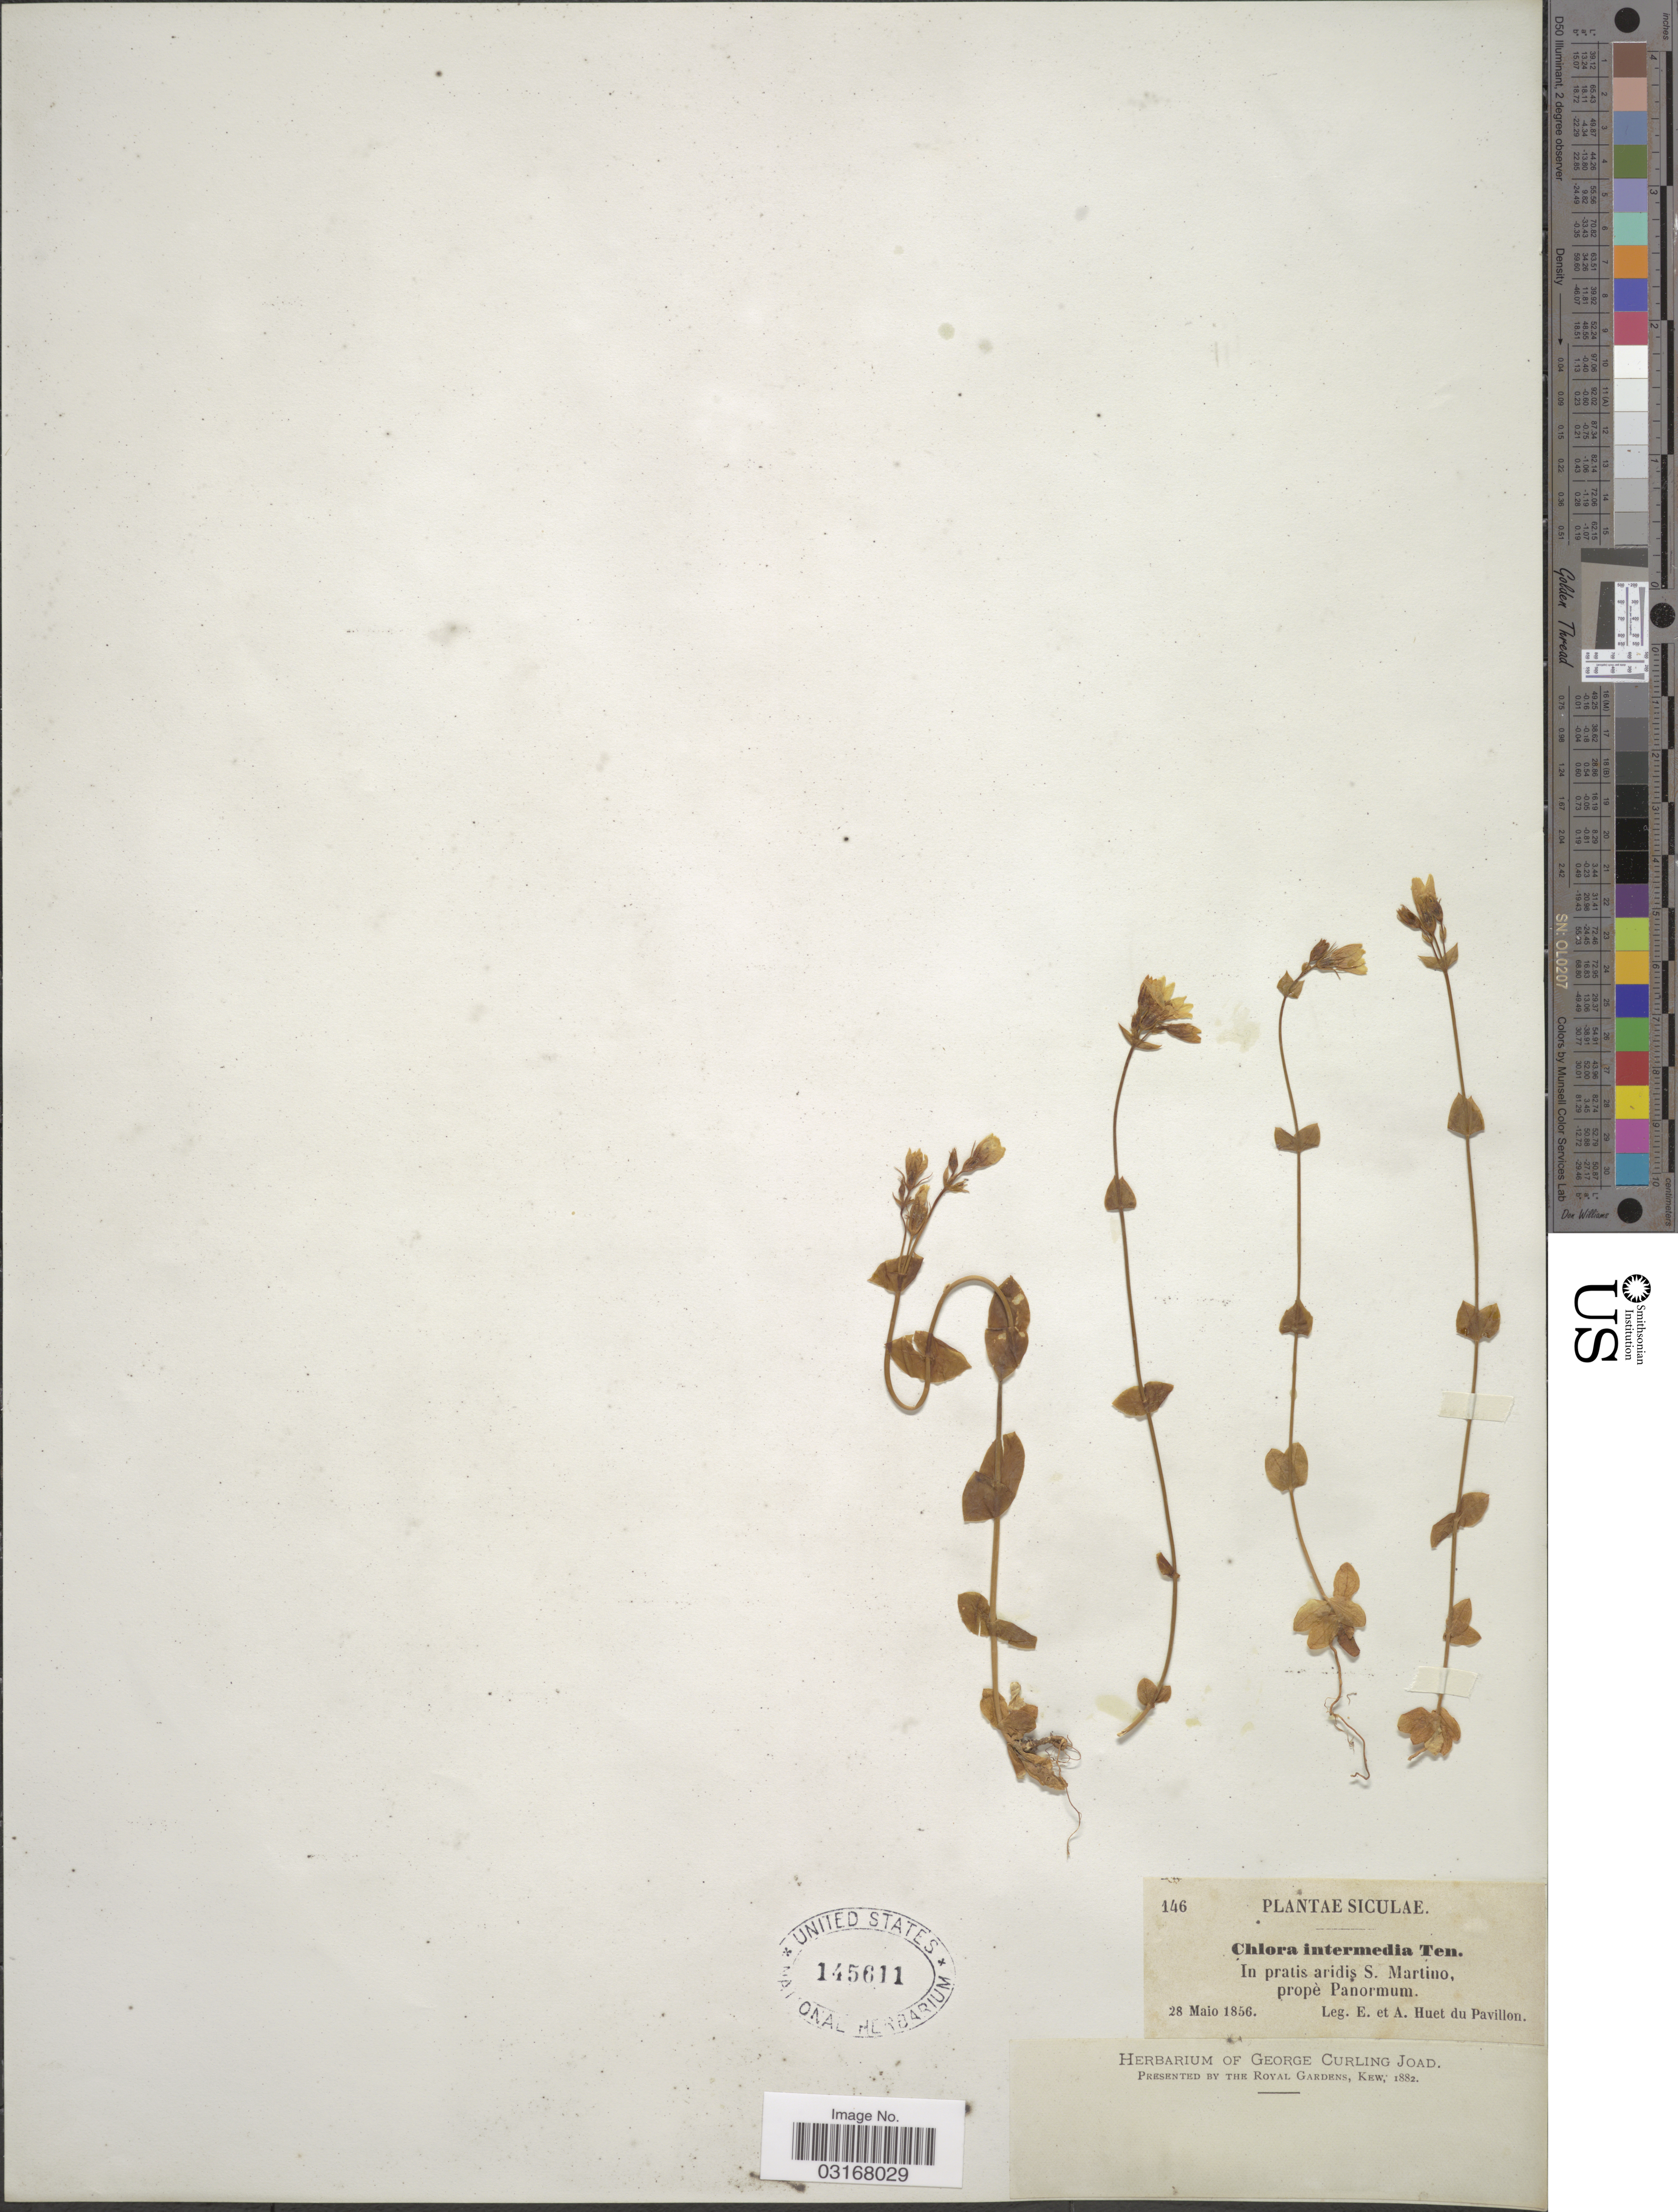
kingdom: Plantae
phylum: Tracheophyta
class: Magnoliopsida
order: Gentianales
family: Gentianaceae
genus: Chlora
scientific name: Chlora intermedia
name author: Ten.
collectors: E. Huet du Pavillon & A. Huet du Pavillon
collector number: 146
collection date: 1856-05-28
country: Italy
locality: Siculae. In pratis aridis S. Martino, propè Panormum.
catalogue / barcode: US 145611